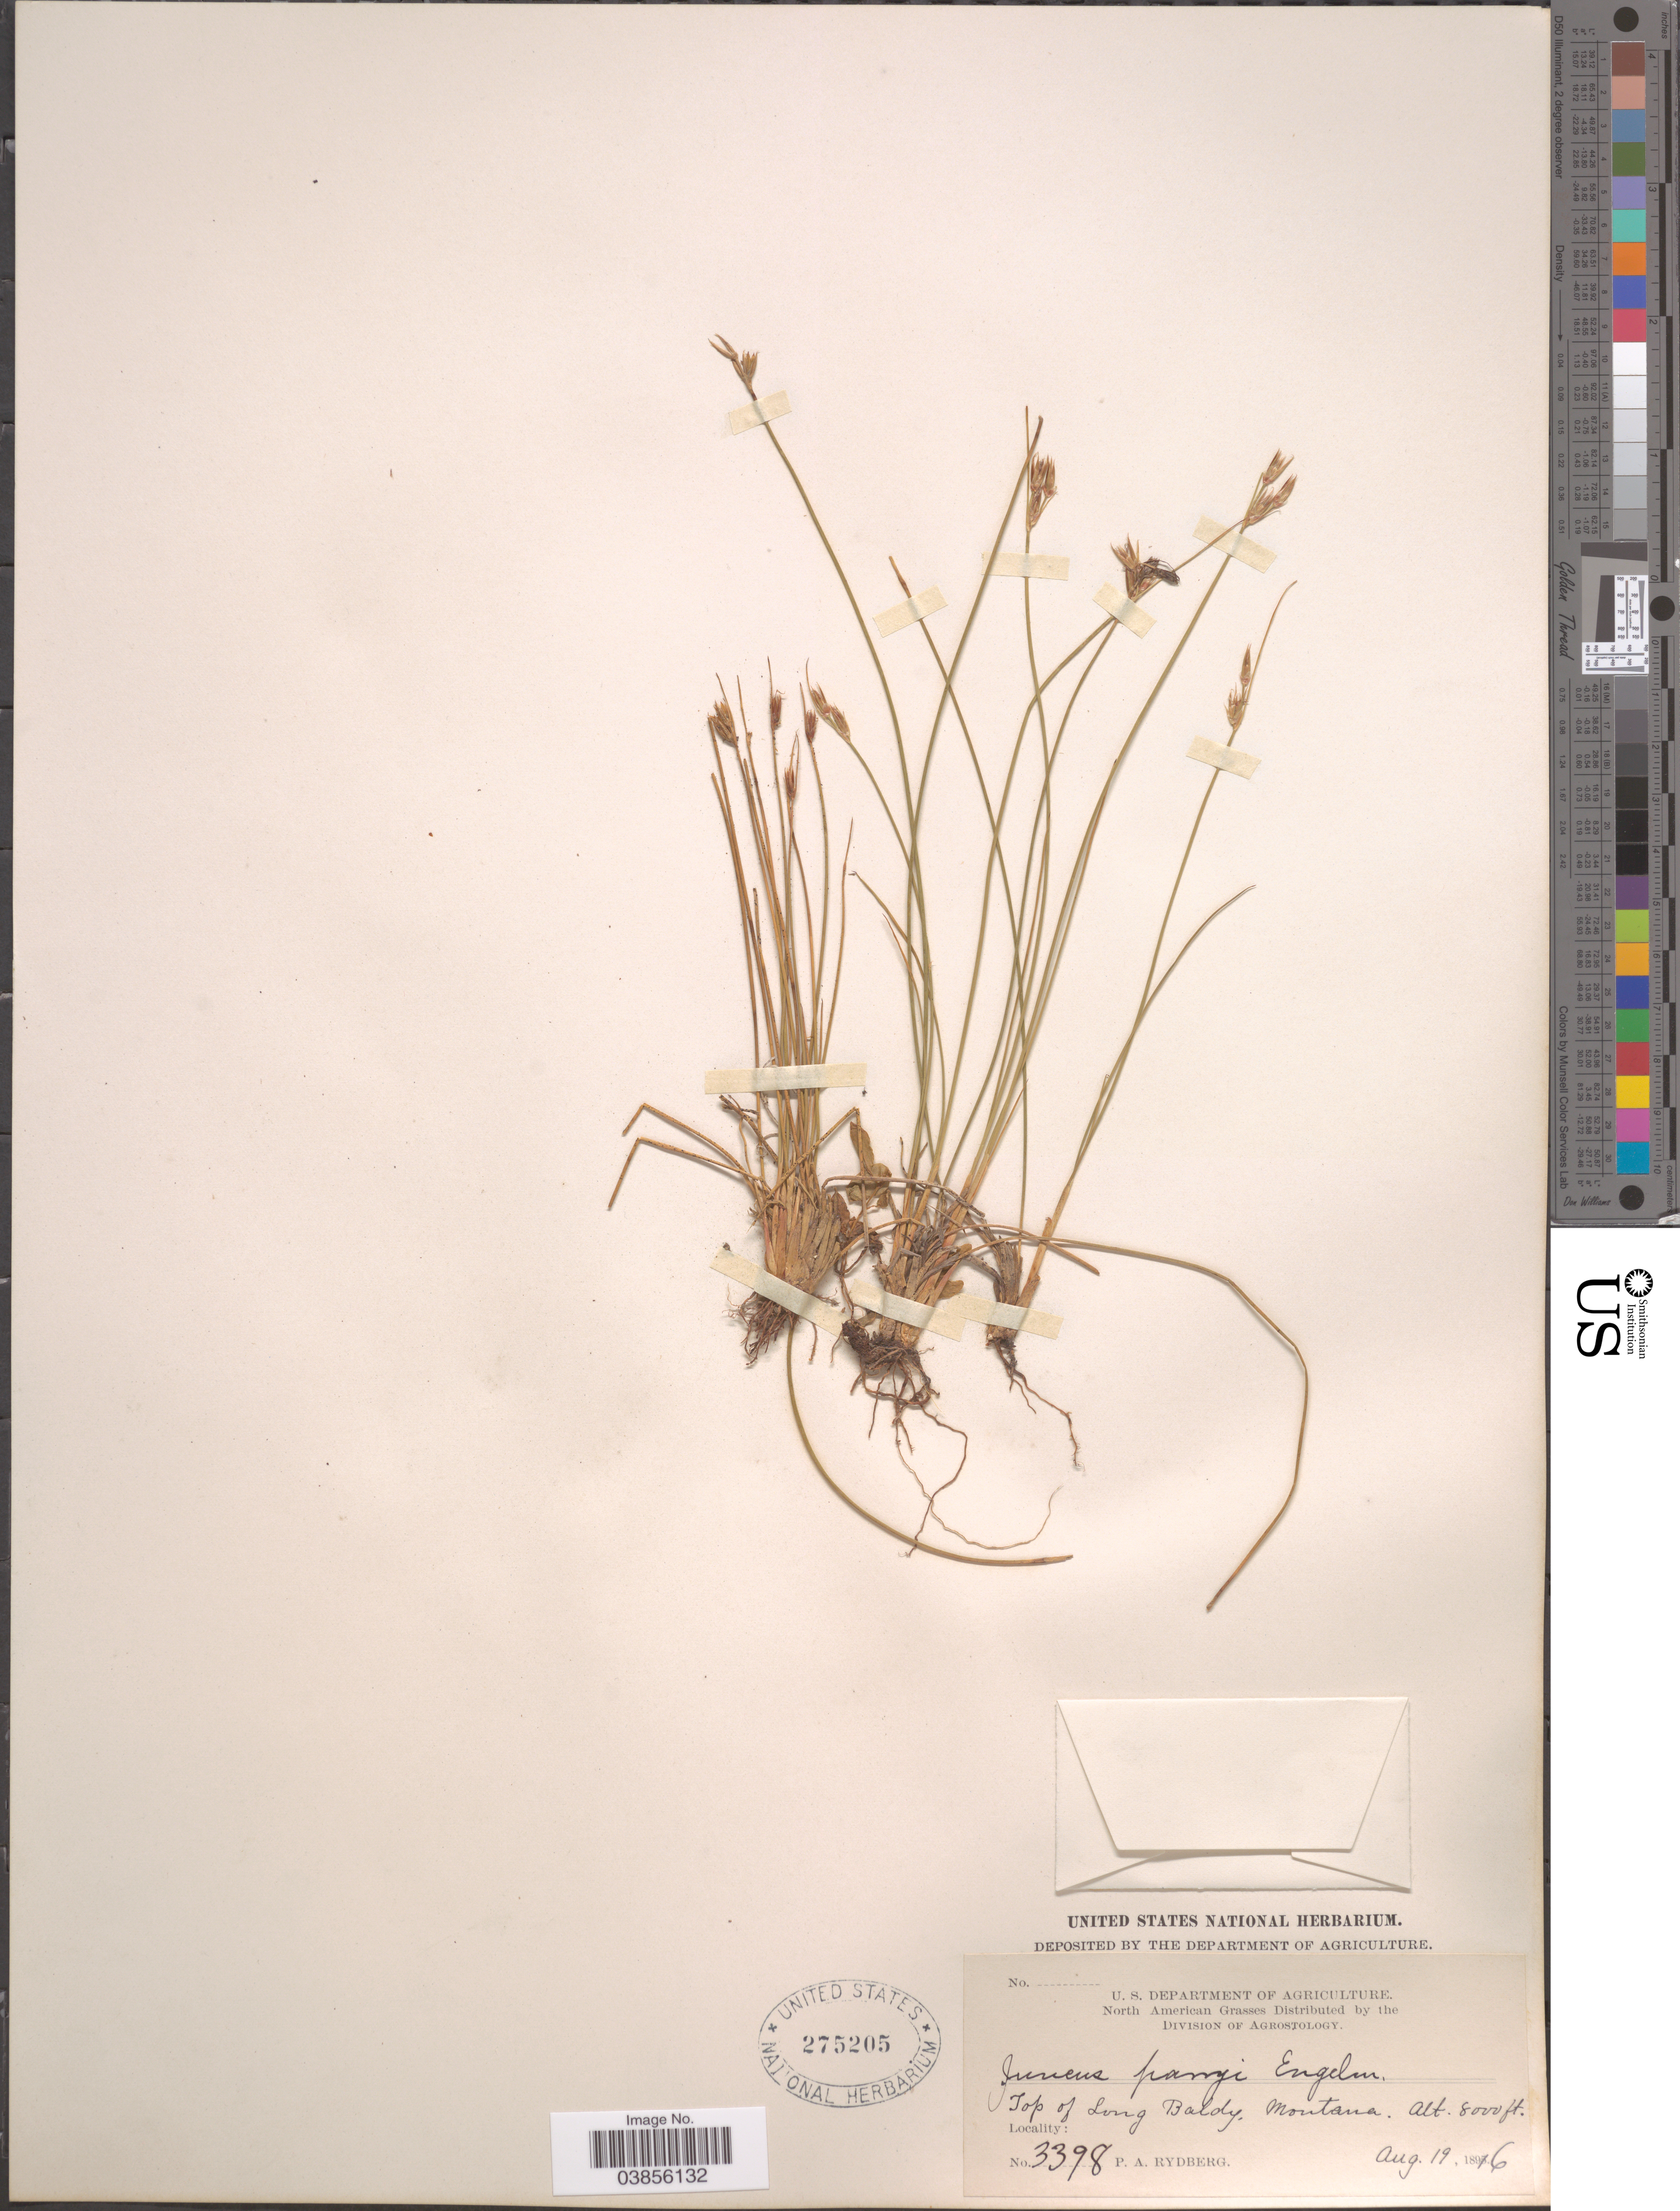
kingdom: Plantae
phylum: Tracheophyta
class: Liliopsida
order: Poales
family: Juncaceae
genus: Juncus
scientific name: Juncus parryi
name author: Engelm.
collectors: P. A. Rydberg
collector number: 3398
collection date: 1816-08-19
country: United States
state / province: Montana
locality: Top of Long Baldy.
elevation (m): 2438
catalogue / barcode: US 275205